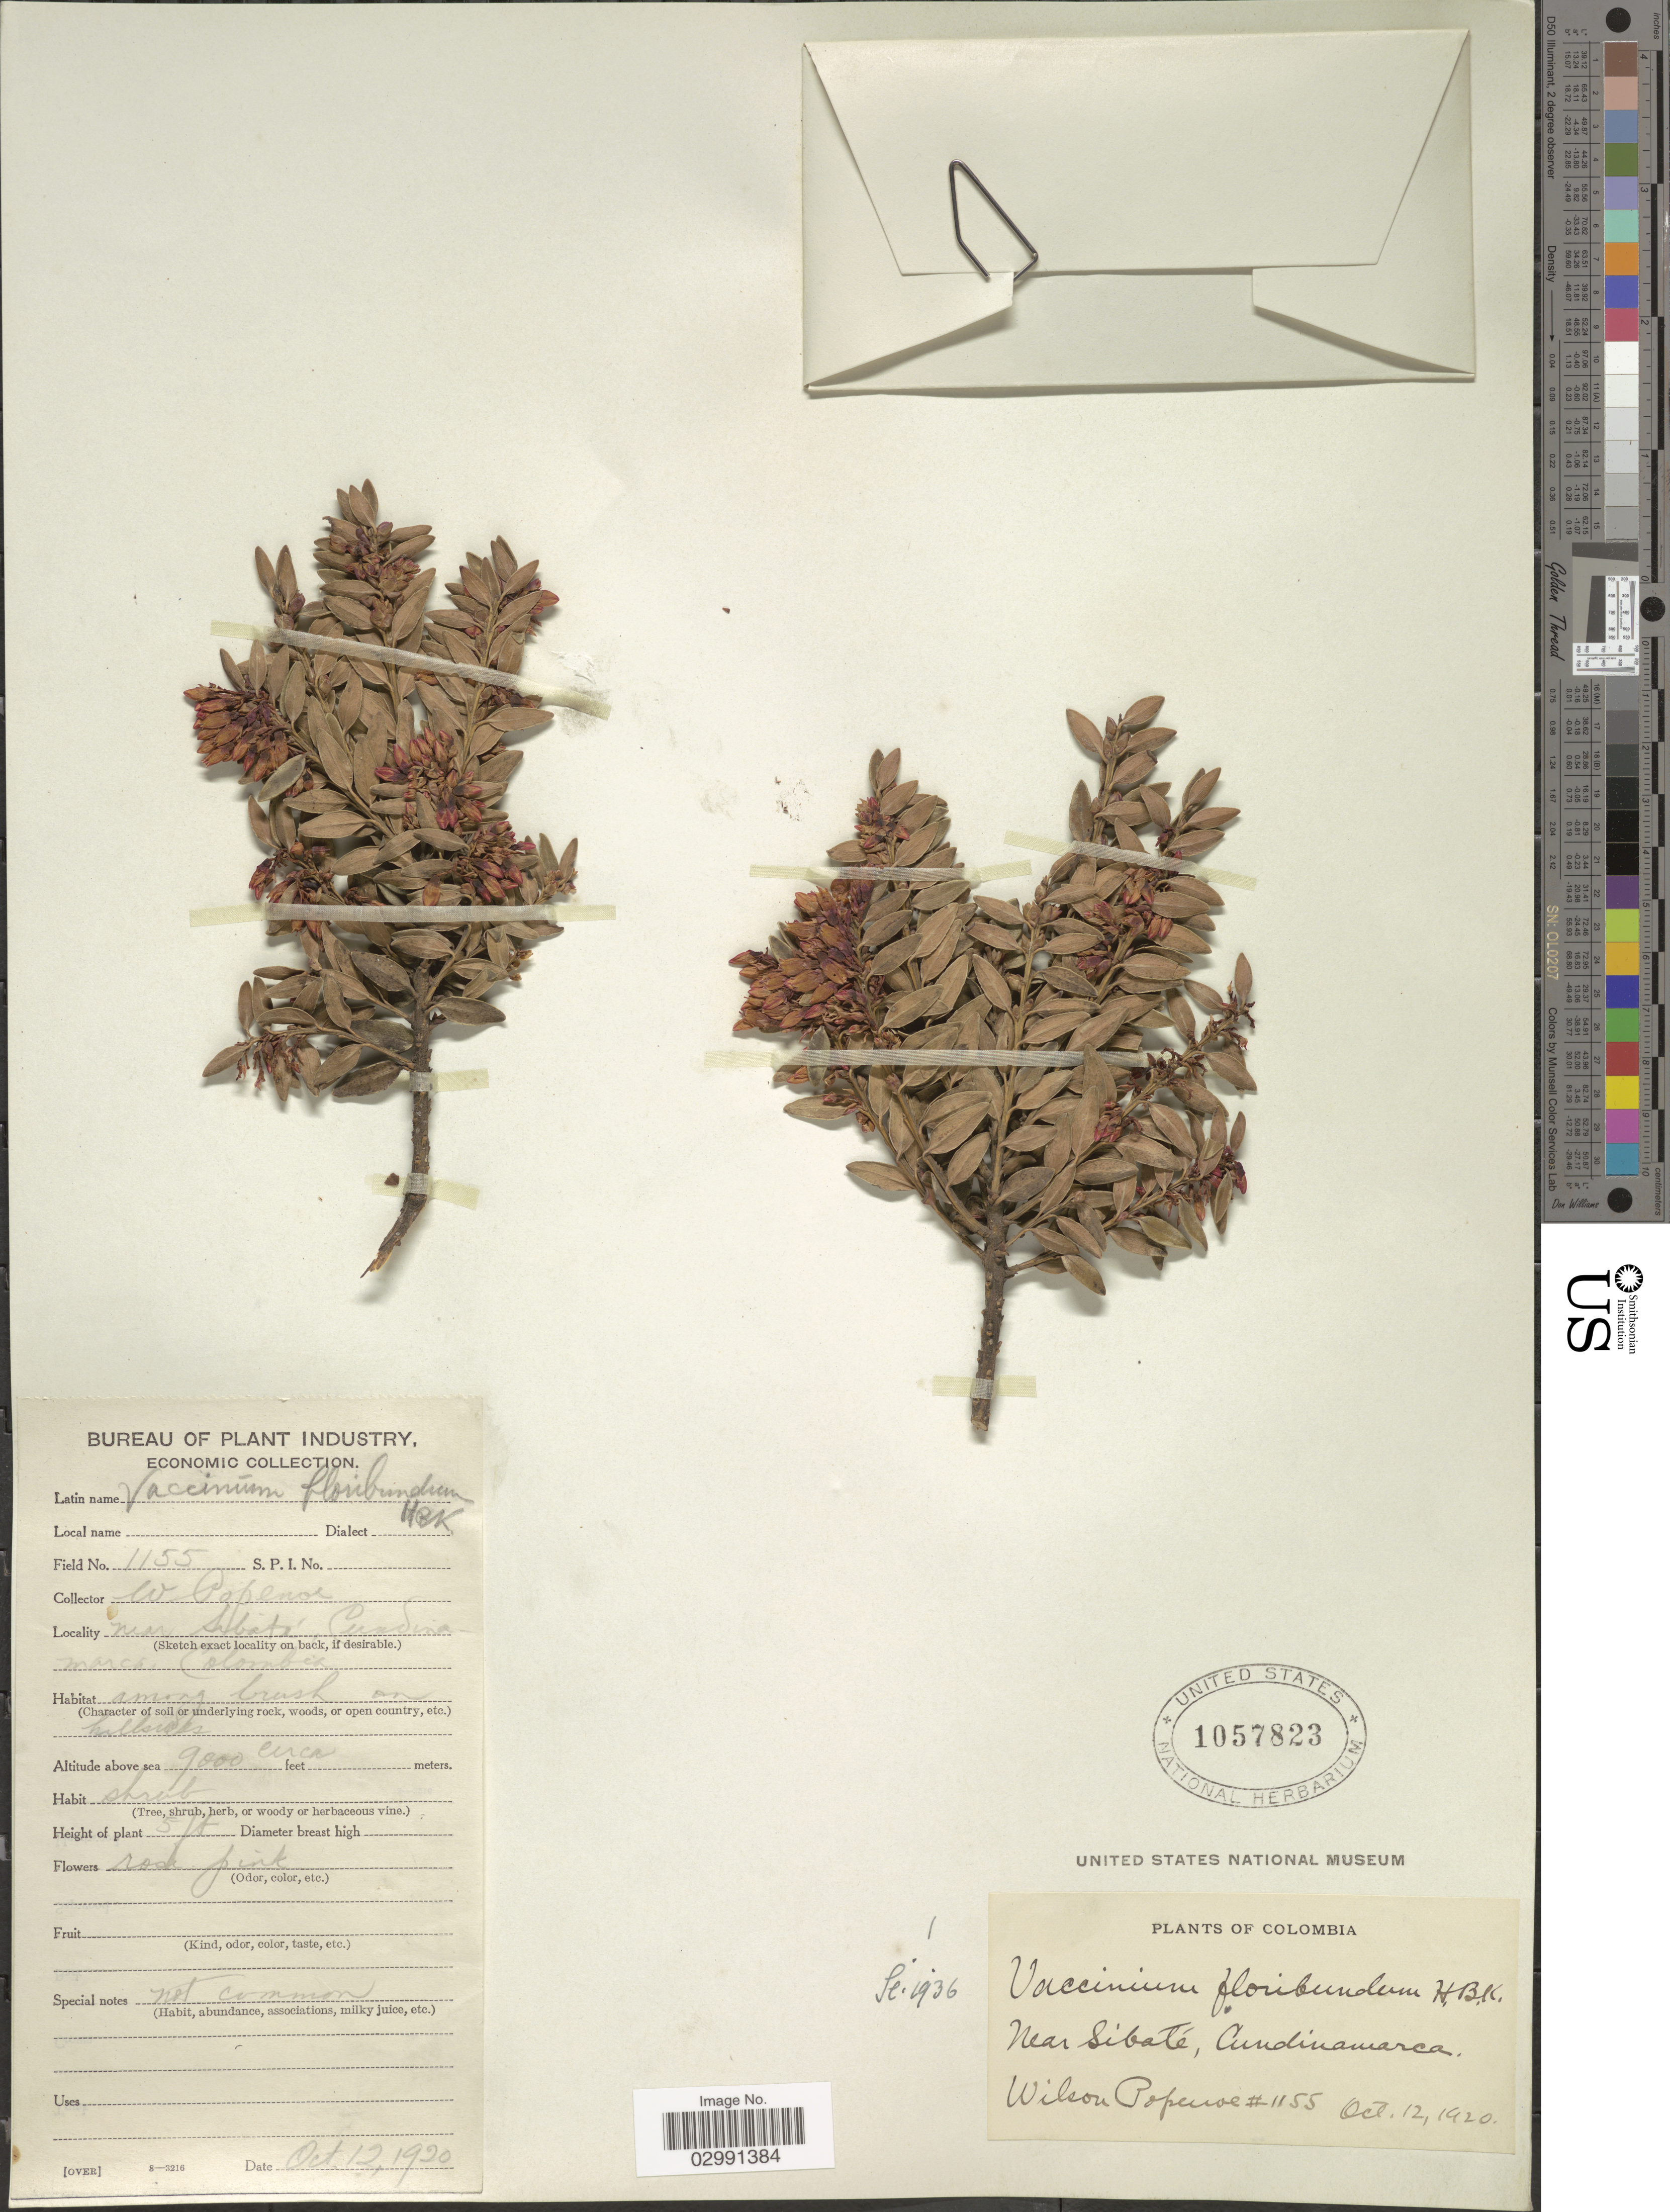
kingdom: Plantae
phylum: Tracheophyta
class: Magnoliopsida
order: Ericales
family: Ericaceae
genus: Vaccinium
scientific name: Vaccinium floribundum var. floribundum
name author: Kunth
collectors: F. Popenoe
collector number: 1155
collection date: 1920-10-12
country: Colombia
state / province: Cundinamarca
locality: Near Sibaté.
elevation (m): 2743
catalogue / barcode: US 1057823